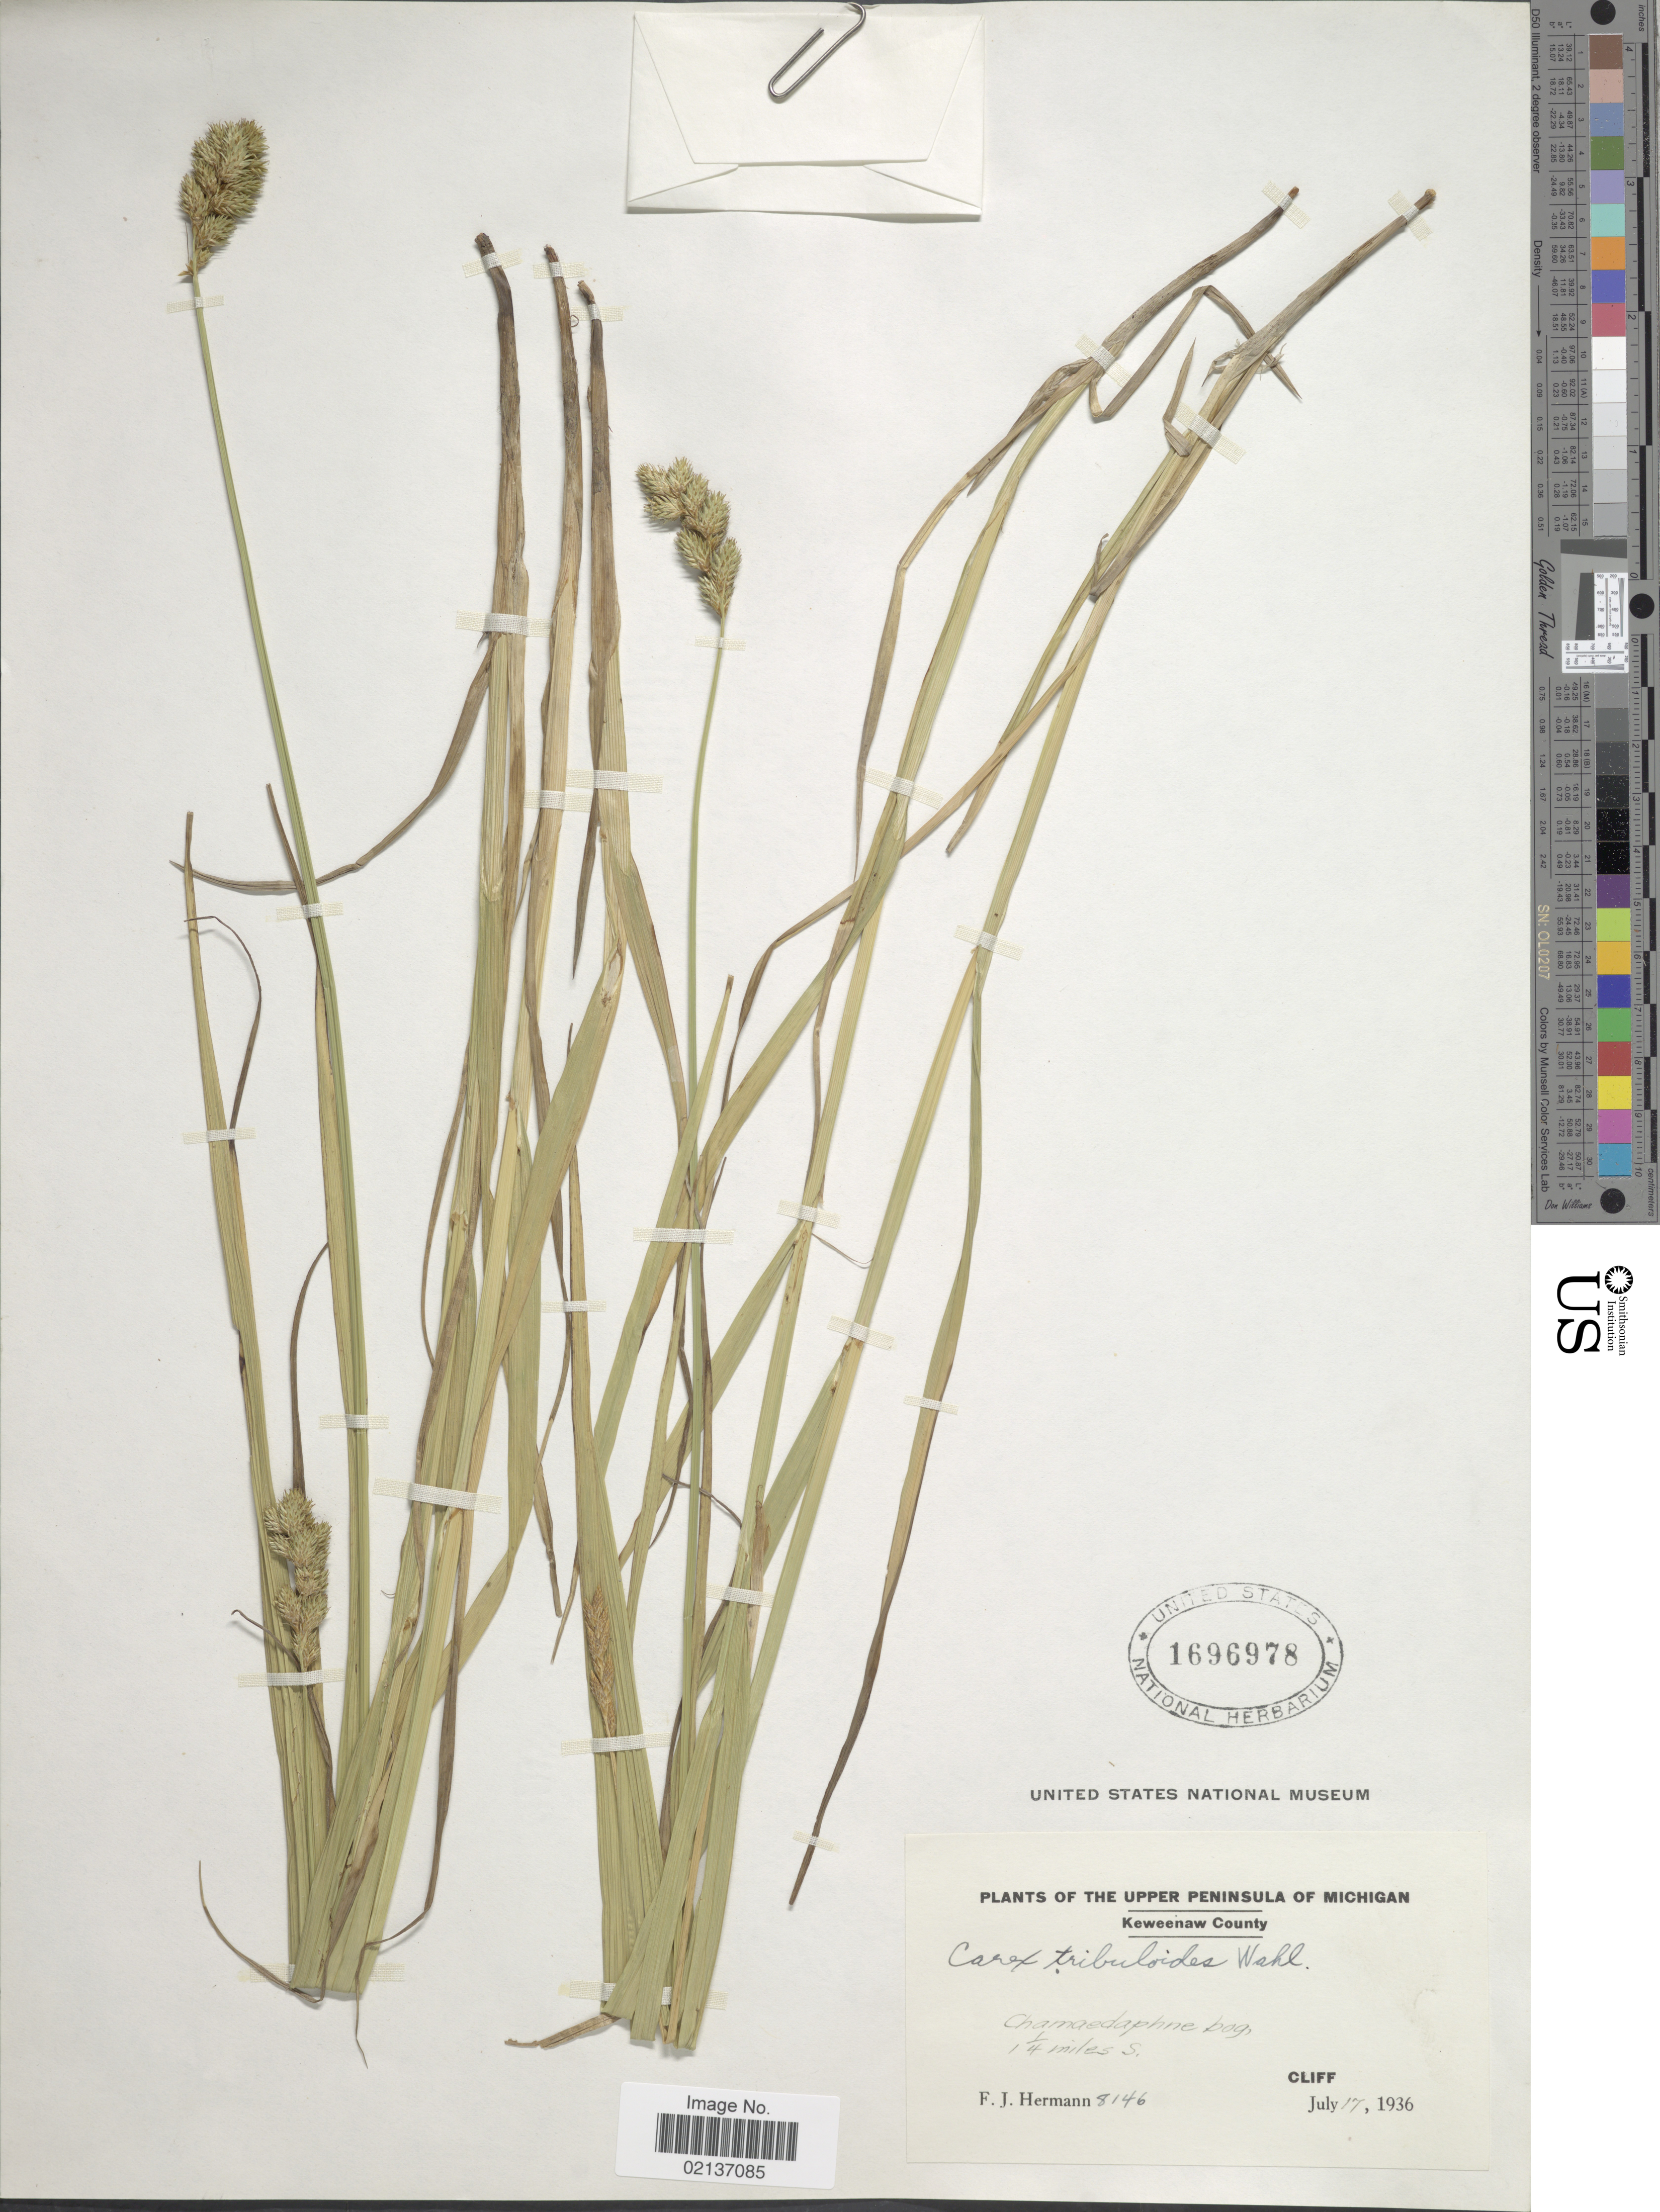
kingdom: Plantae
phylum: Tracheophyta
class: Liliopsida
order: Poales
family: Cyperaceae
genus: Carex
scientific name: Carex tribuloides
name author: Wahlenb.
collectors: F. J. Hermann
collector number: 8146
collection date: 1936-07-17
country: United States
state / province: Michigan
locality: Upper Peninsula of Michigan, Keweenaw County, Chamaedaphne bog, 1 1/4 miles S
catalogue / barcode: US 1696978